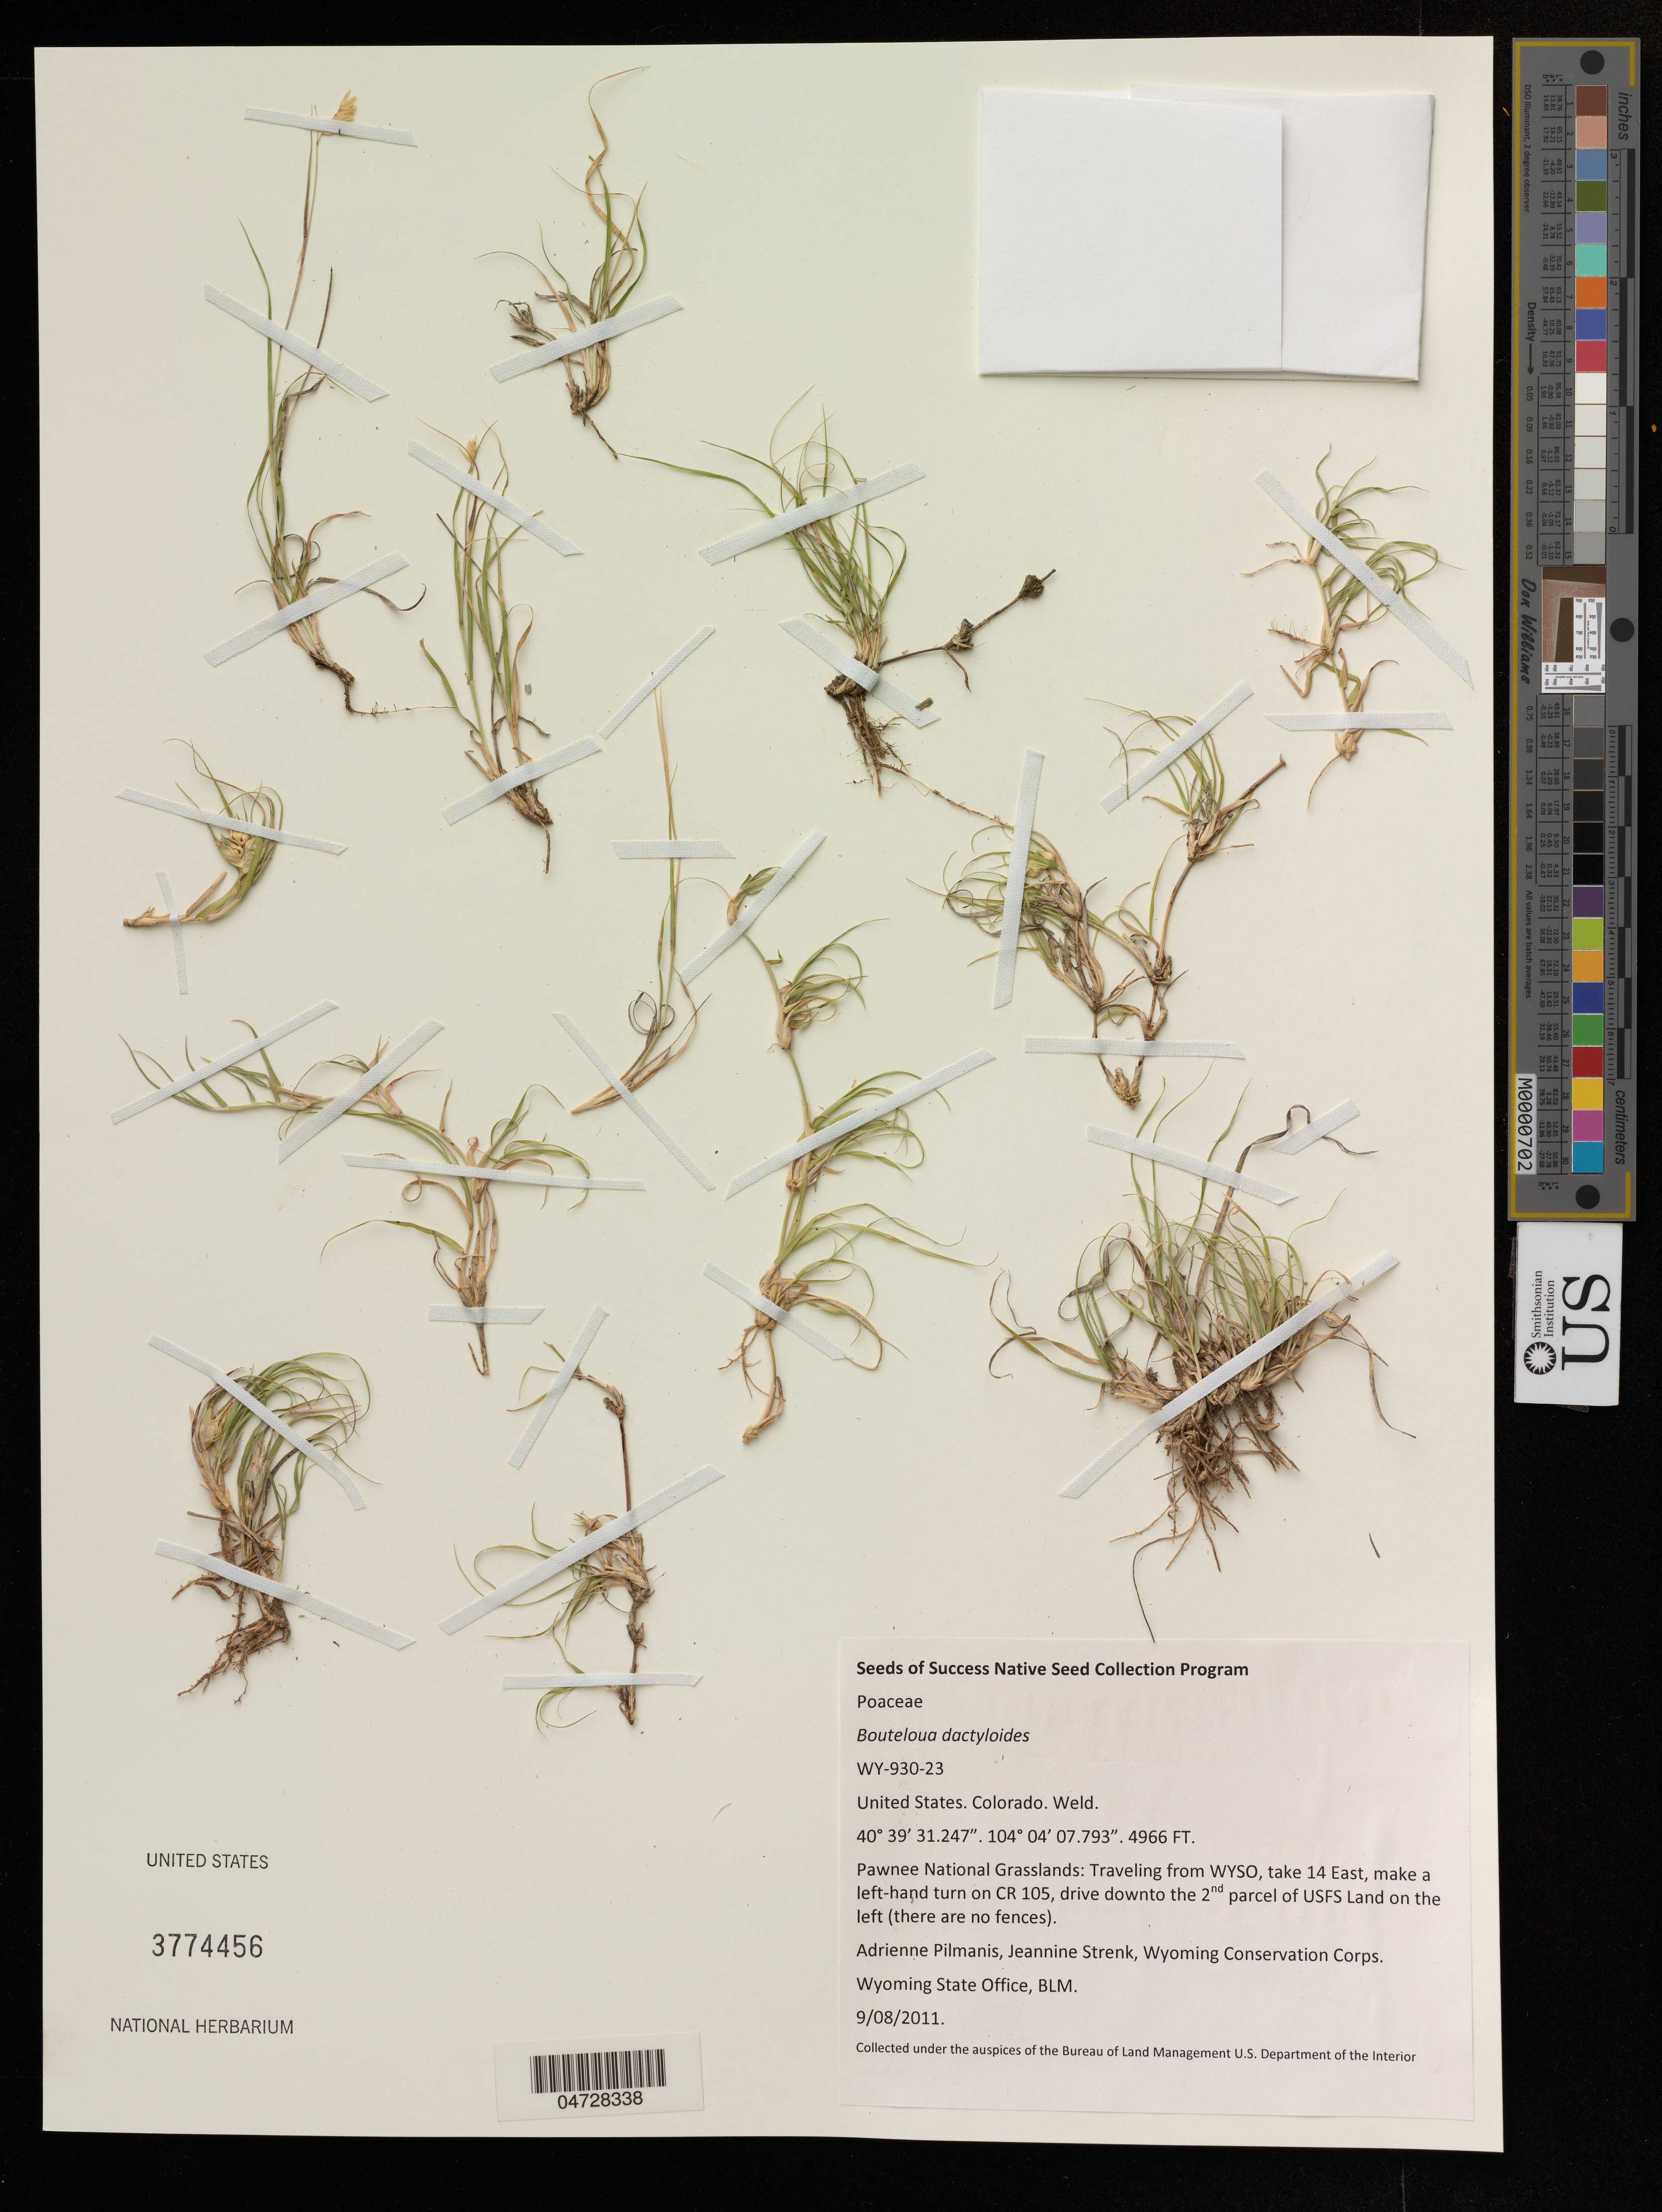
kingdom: Plantae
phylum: Tracheophyta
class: Liliopsida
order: Poales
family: Poaceae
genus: Bouteloua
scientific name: Bouteloua dactyloides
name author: (Nutt.) Columbus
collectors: A. Pilmanis & J. Strenk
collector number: WY-930-23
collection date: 2011-09-08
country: United States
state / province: Colorado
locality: Pawnee National Grasslands: Traveling from WYSO, take 14 East, make a left-hand turn on CR 105, drive downto the 2nd parcel of USFS Land on the left (there are no fences).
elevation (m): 1514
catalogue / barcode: US 3774456